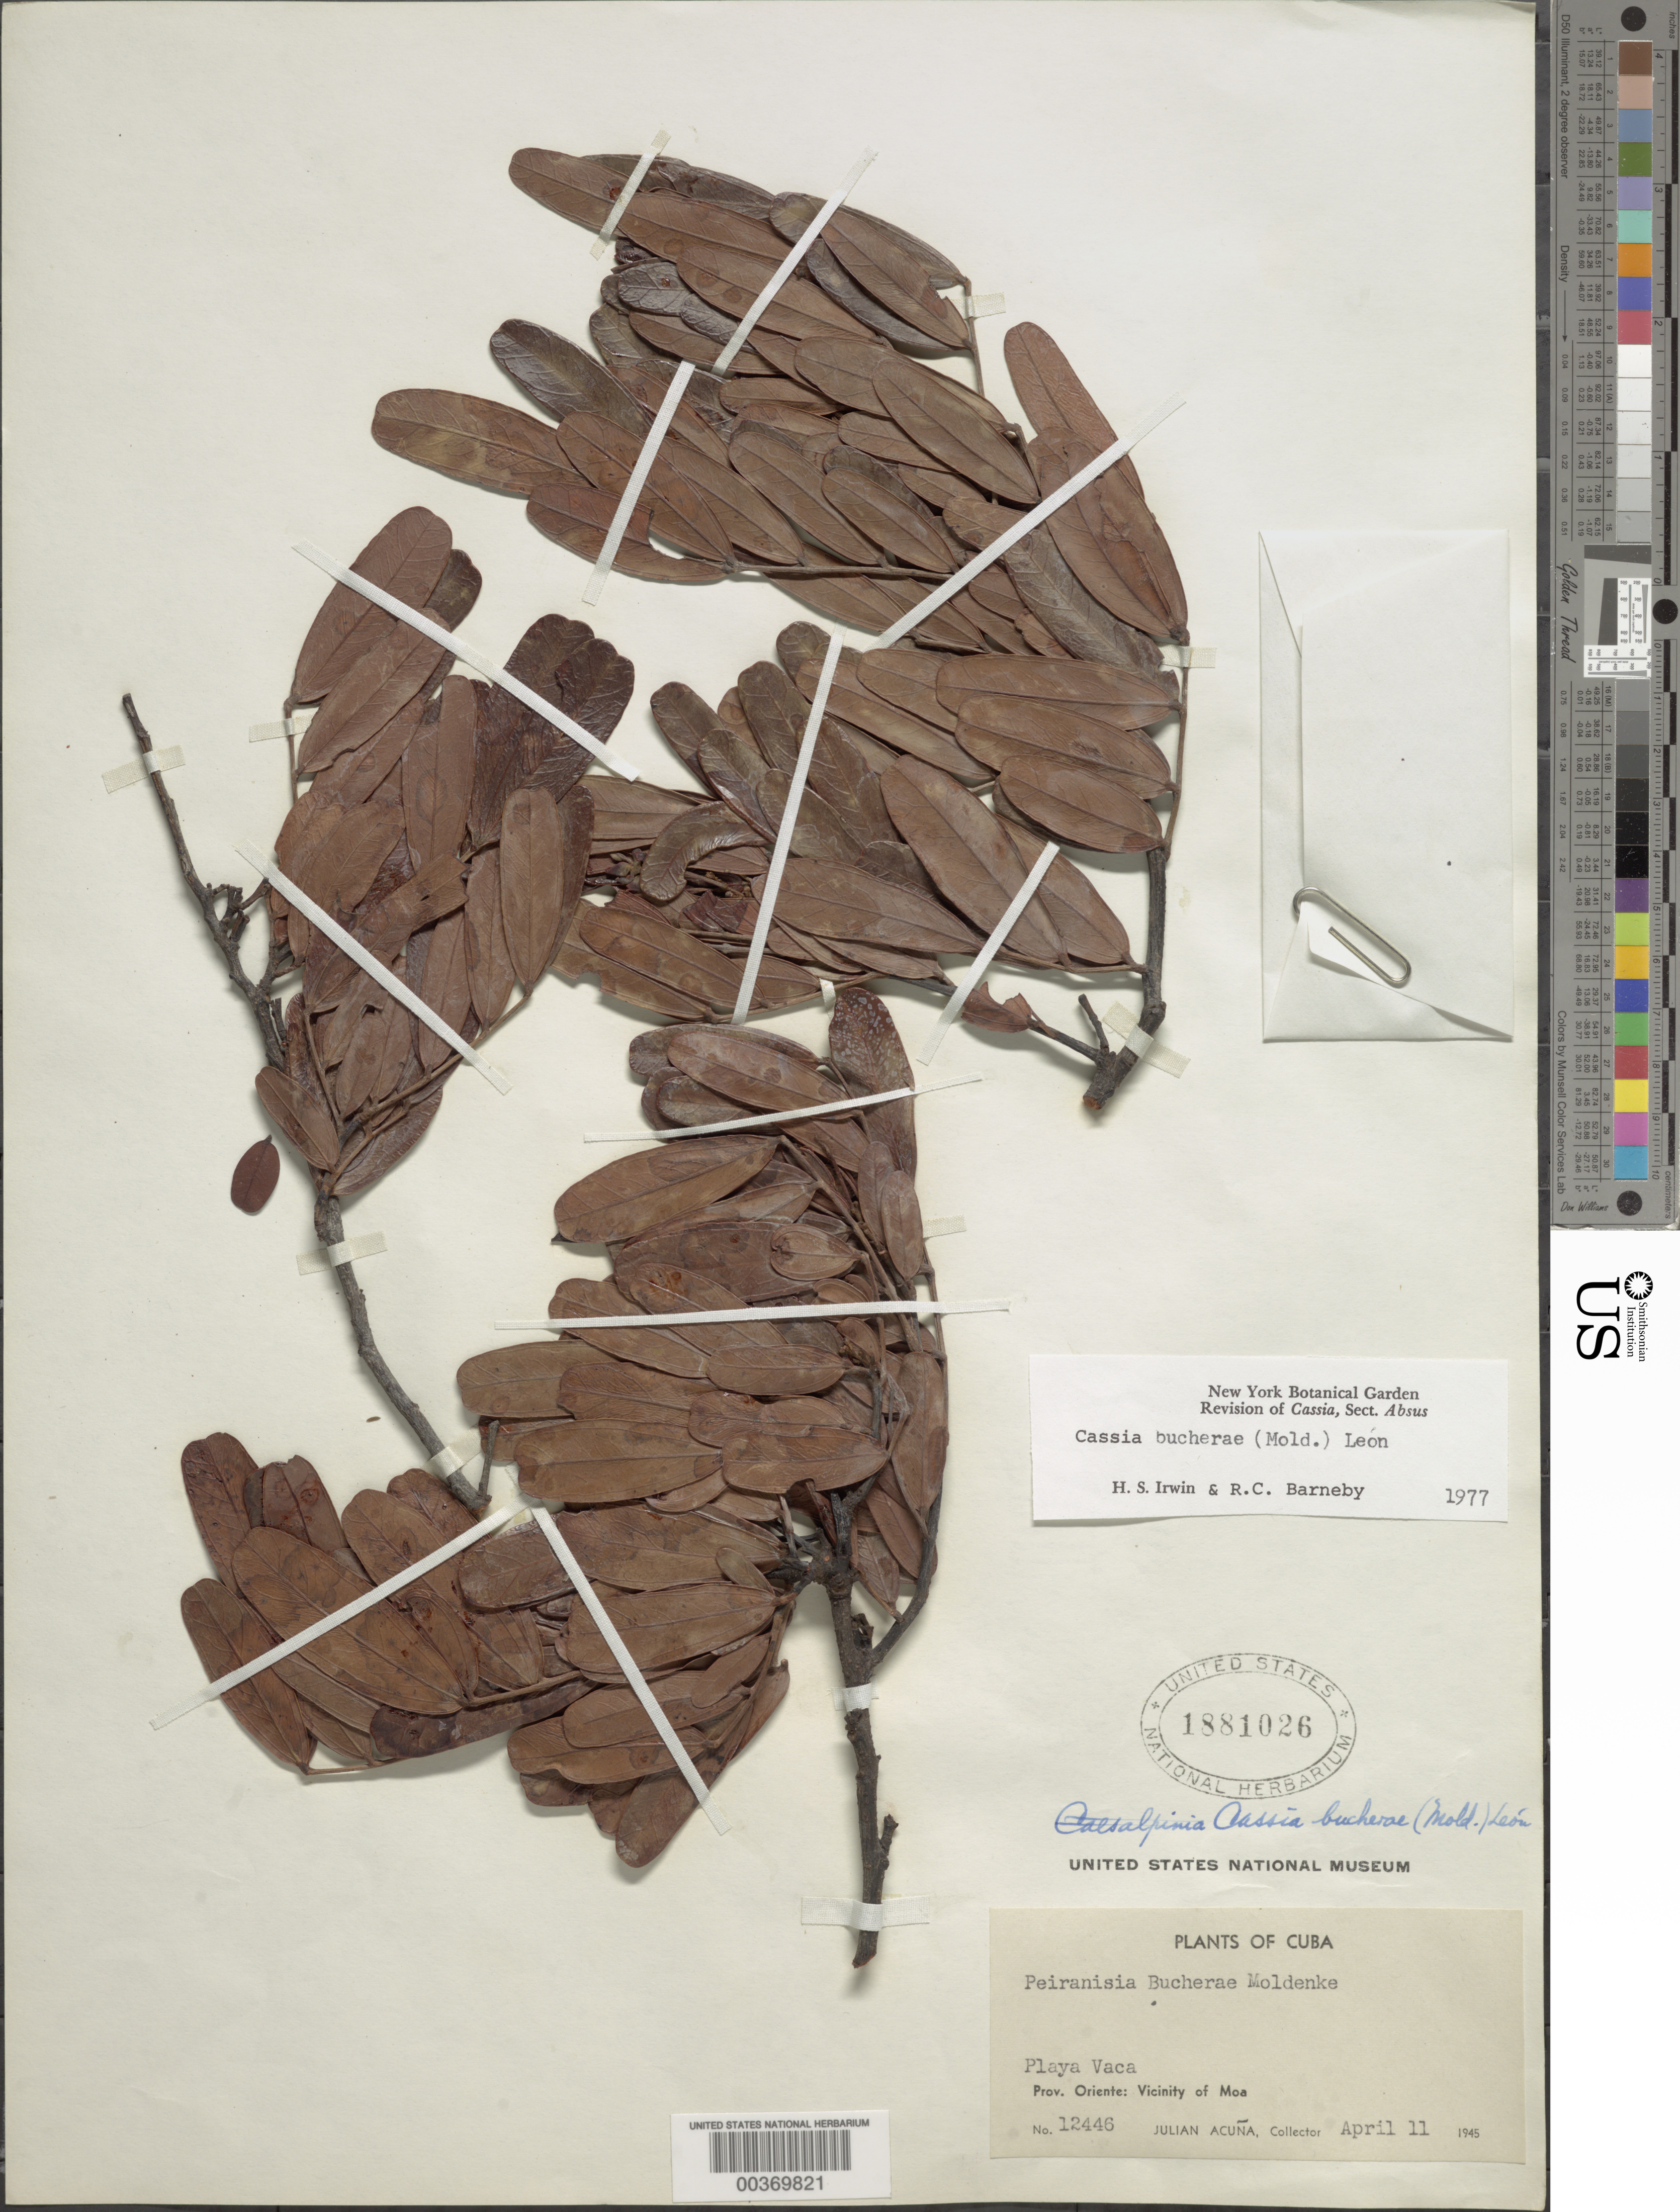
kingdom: Plantae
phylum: Tracheophyta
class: Magnoliopsida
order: Fabales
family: Fabaceae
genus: Chamaecrista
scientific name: Chamaecrista bucherae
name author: (Moldenke) H.S. Irwin & Barneby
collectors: J. B. Acuña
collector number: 12446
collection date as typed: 11 Apr 1945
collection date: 1945-04-11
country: Cuba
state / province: Oriente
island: Greater Antilles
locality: Vicinity of moa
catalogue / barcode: US 1881026